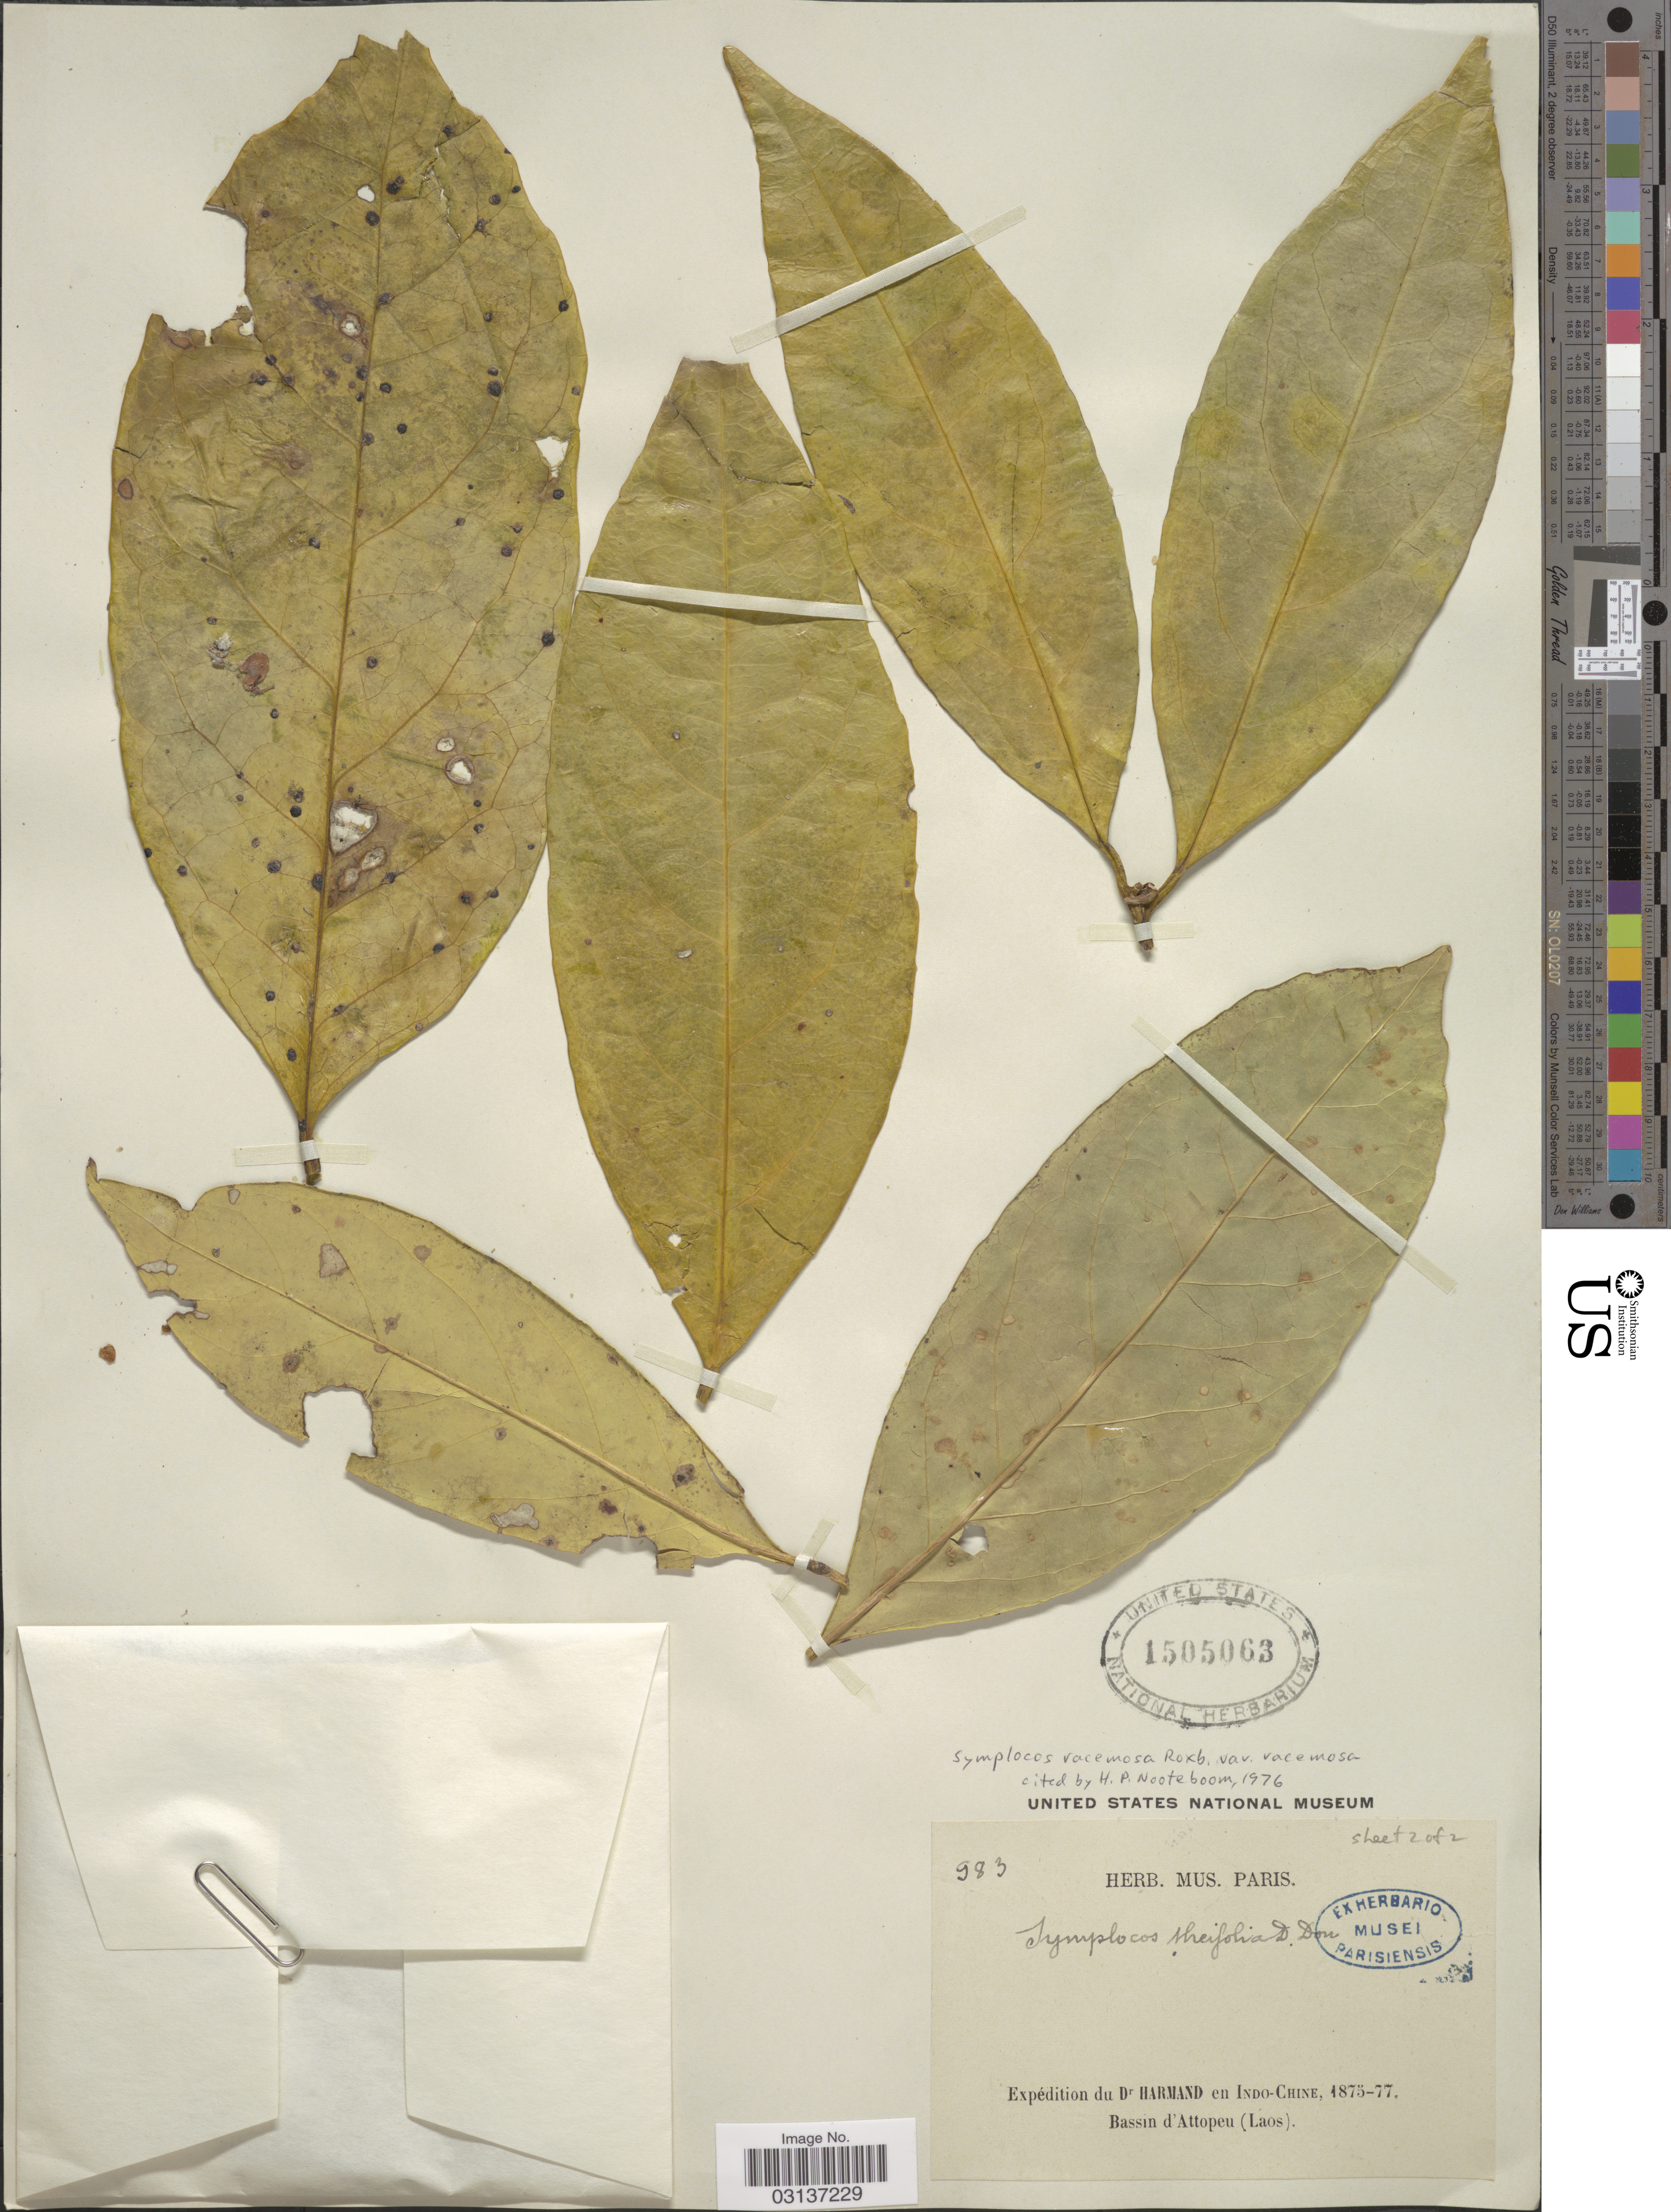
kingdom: Plantae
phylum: Tracheophyta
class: Magnoliopsida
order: Ericales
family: Symplocaceae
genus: Symplocos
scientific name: Symplocos racemosa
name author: Roxb.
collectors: Harmand, --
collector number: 983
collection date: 1875/1877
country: Laos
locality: Indo-Chine. Bassin d'Attopeu.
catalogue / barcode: US 1505063